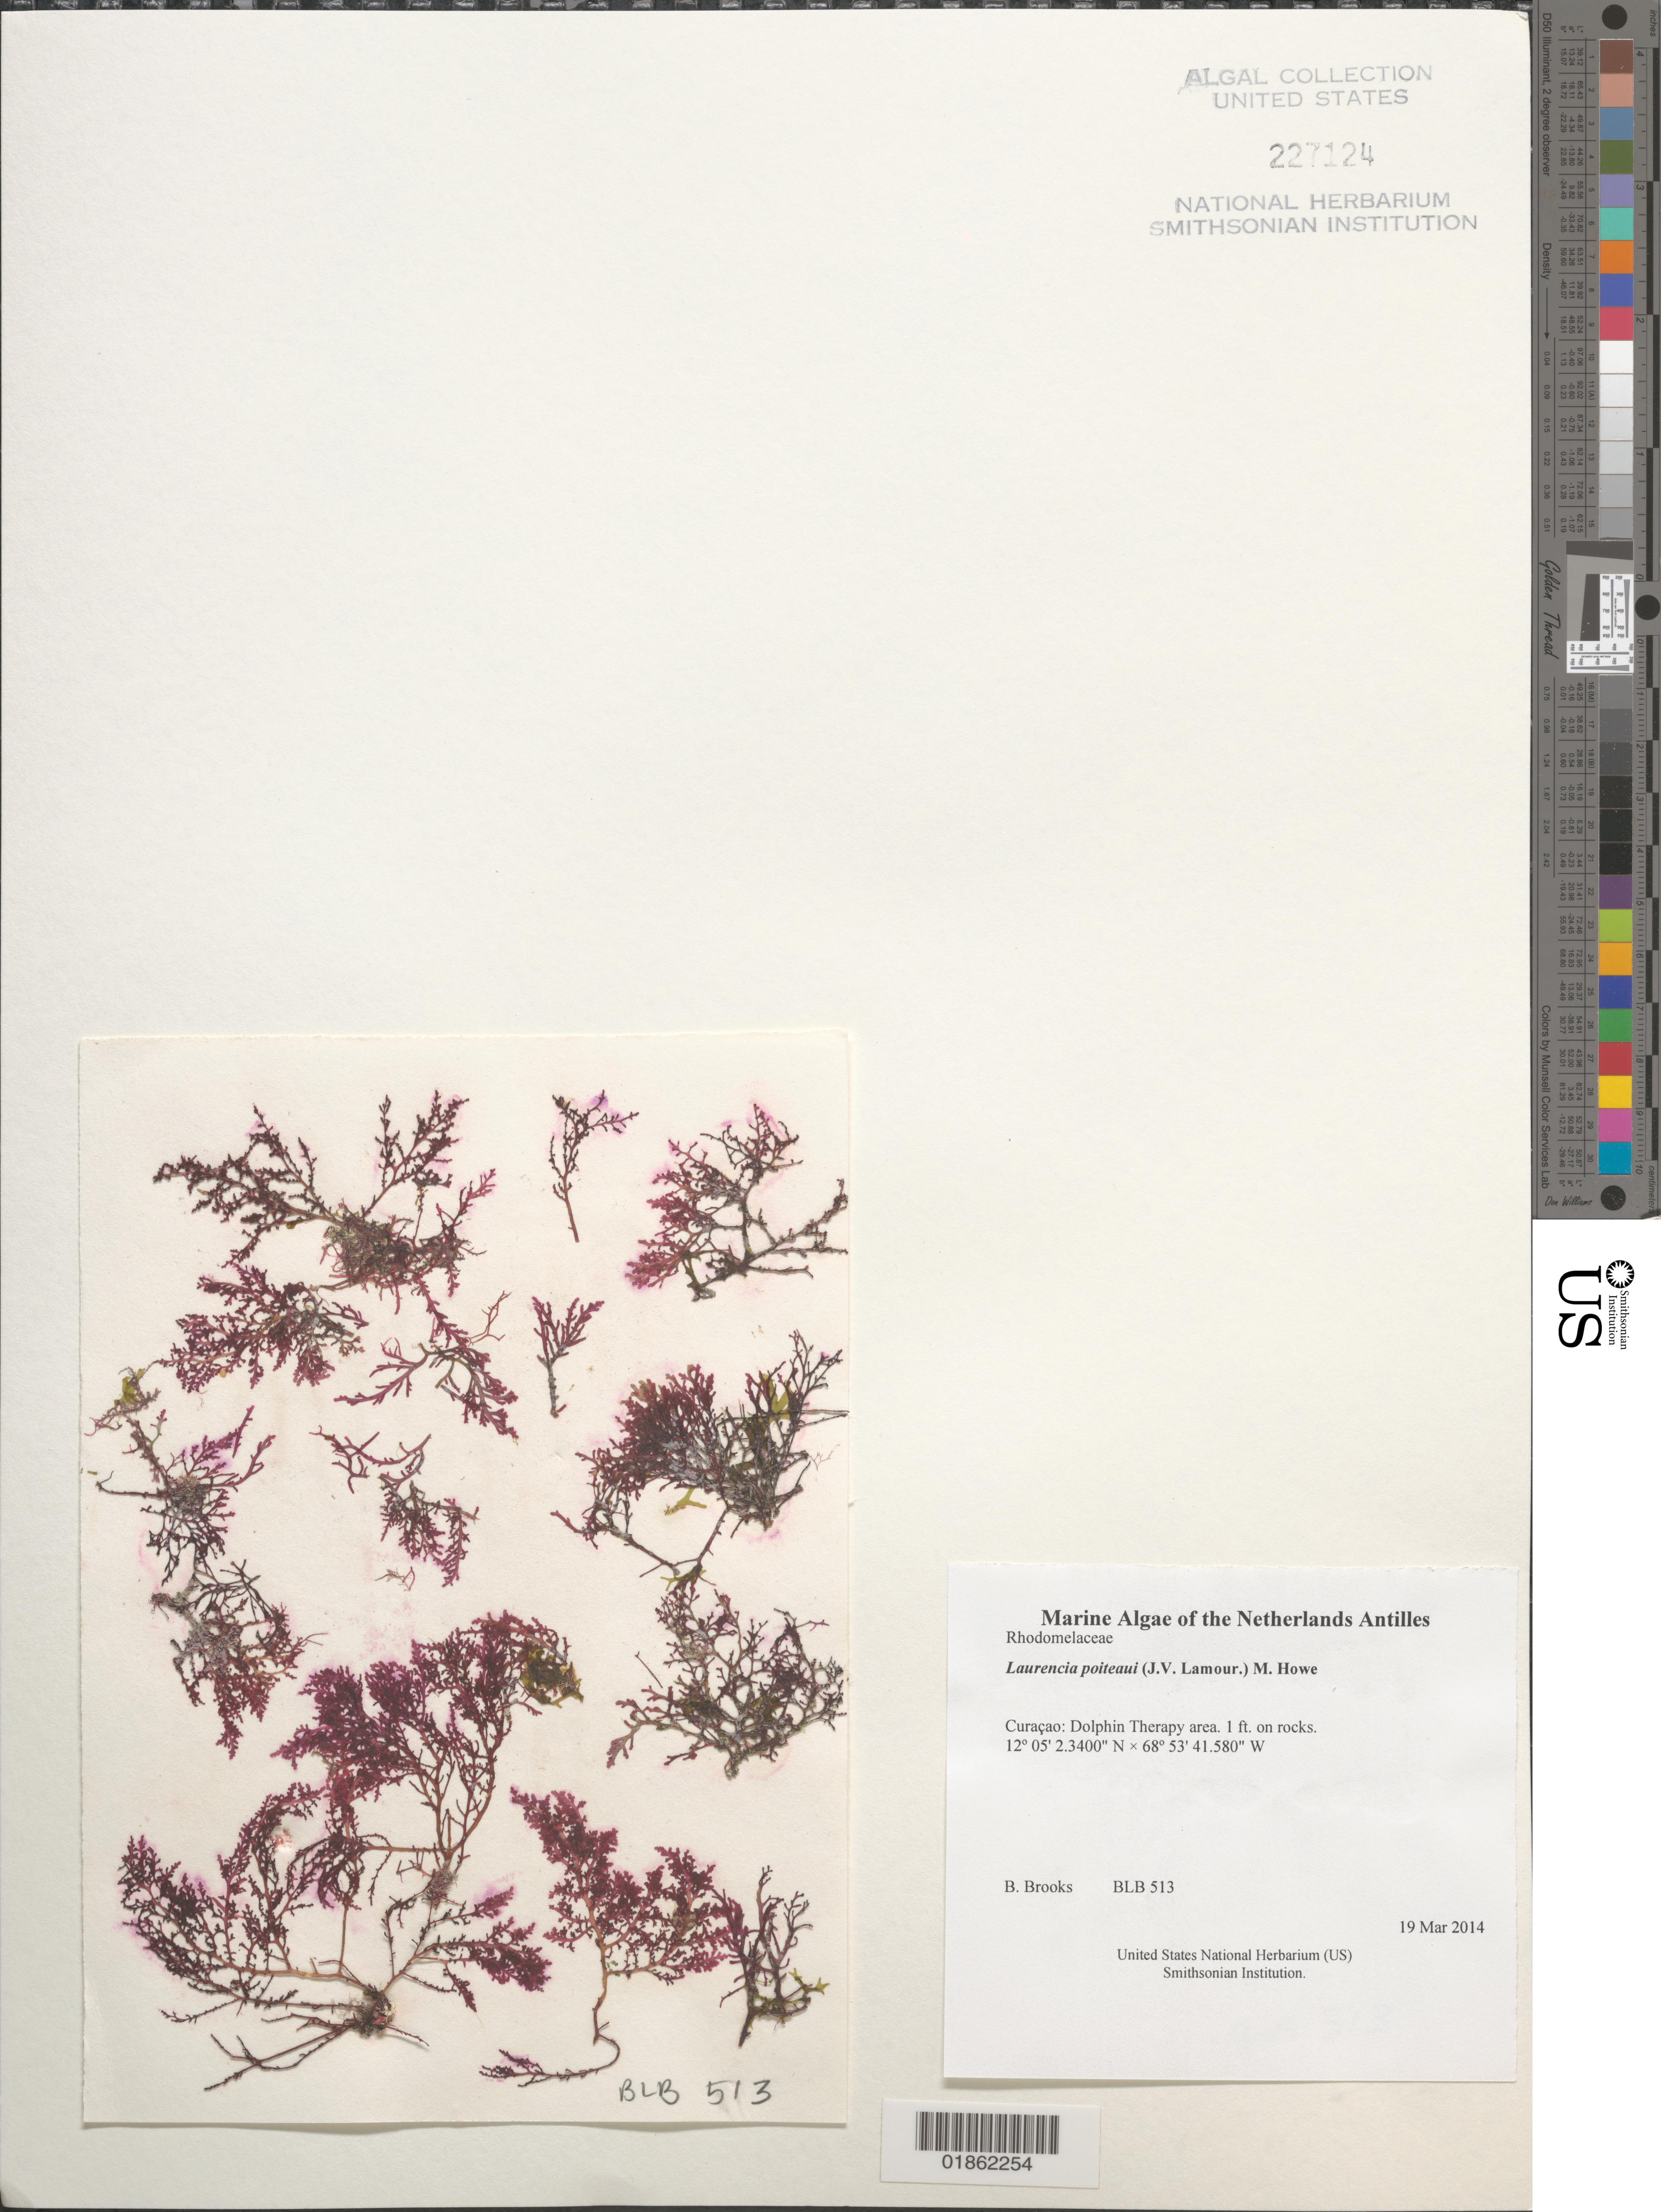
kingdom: Plantae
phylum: Rhodophyta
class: Florideophyceae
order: Ceramiales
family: Rhodomelaceae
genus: Laurencia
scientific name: Laurencia poiteaui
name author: (J.V.Lamouroux) M. Howe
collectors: B. Brooks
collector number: BLB 513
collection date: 2014-03-19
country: Curaçao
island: Curaçao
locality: Dolphin Therapy area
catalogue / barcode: US 227124